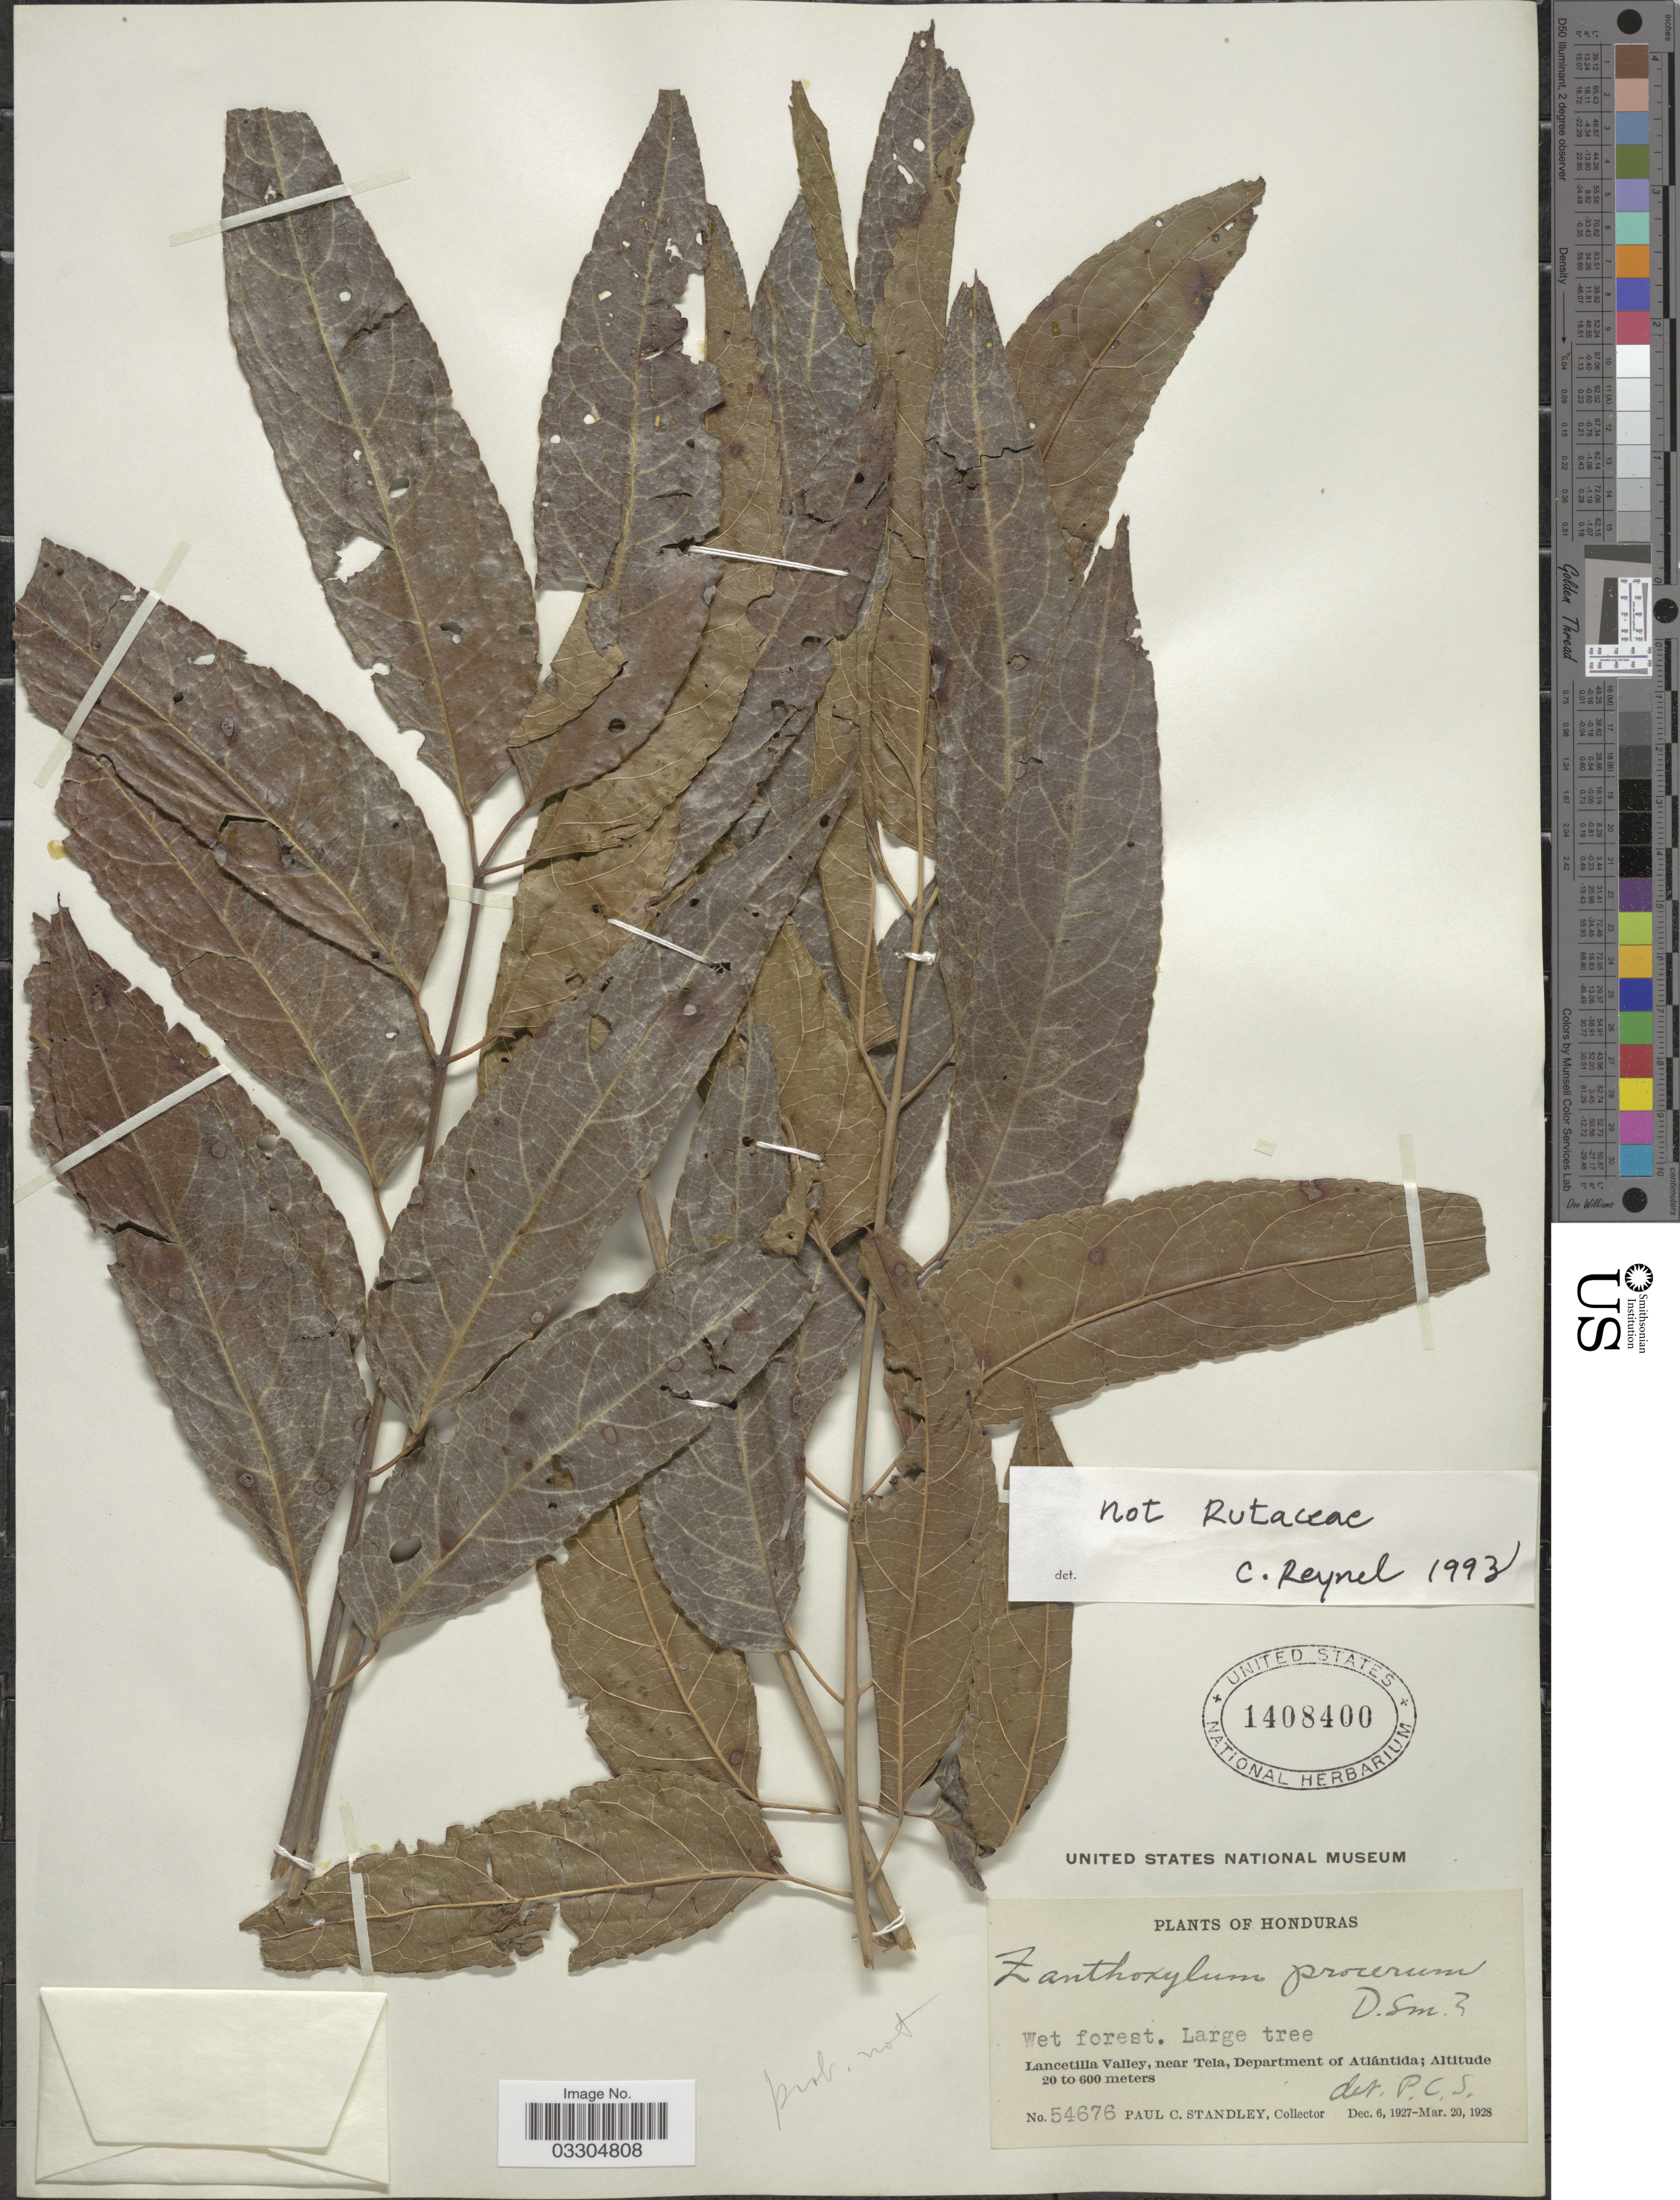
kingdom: Plantae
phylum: Tracheophyta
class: Magnoliopsida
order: Huerteales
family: Tapisciaceae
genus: Huertea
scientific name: Huertea sp.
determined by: Londoño-Echeverri, Y.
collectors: P. C. Standley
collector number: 54676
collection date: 1927-12-06/1928-03-20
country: Honduras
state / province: Atlántida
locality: Lancetilla Valley, near Tela, Department of Atlántida.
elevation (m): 20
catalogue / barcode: US 1408400